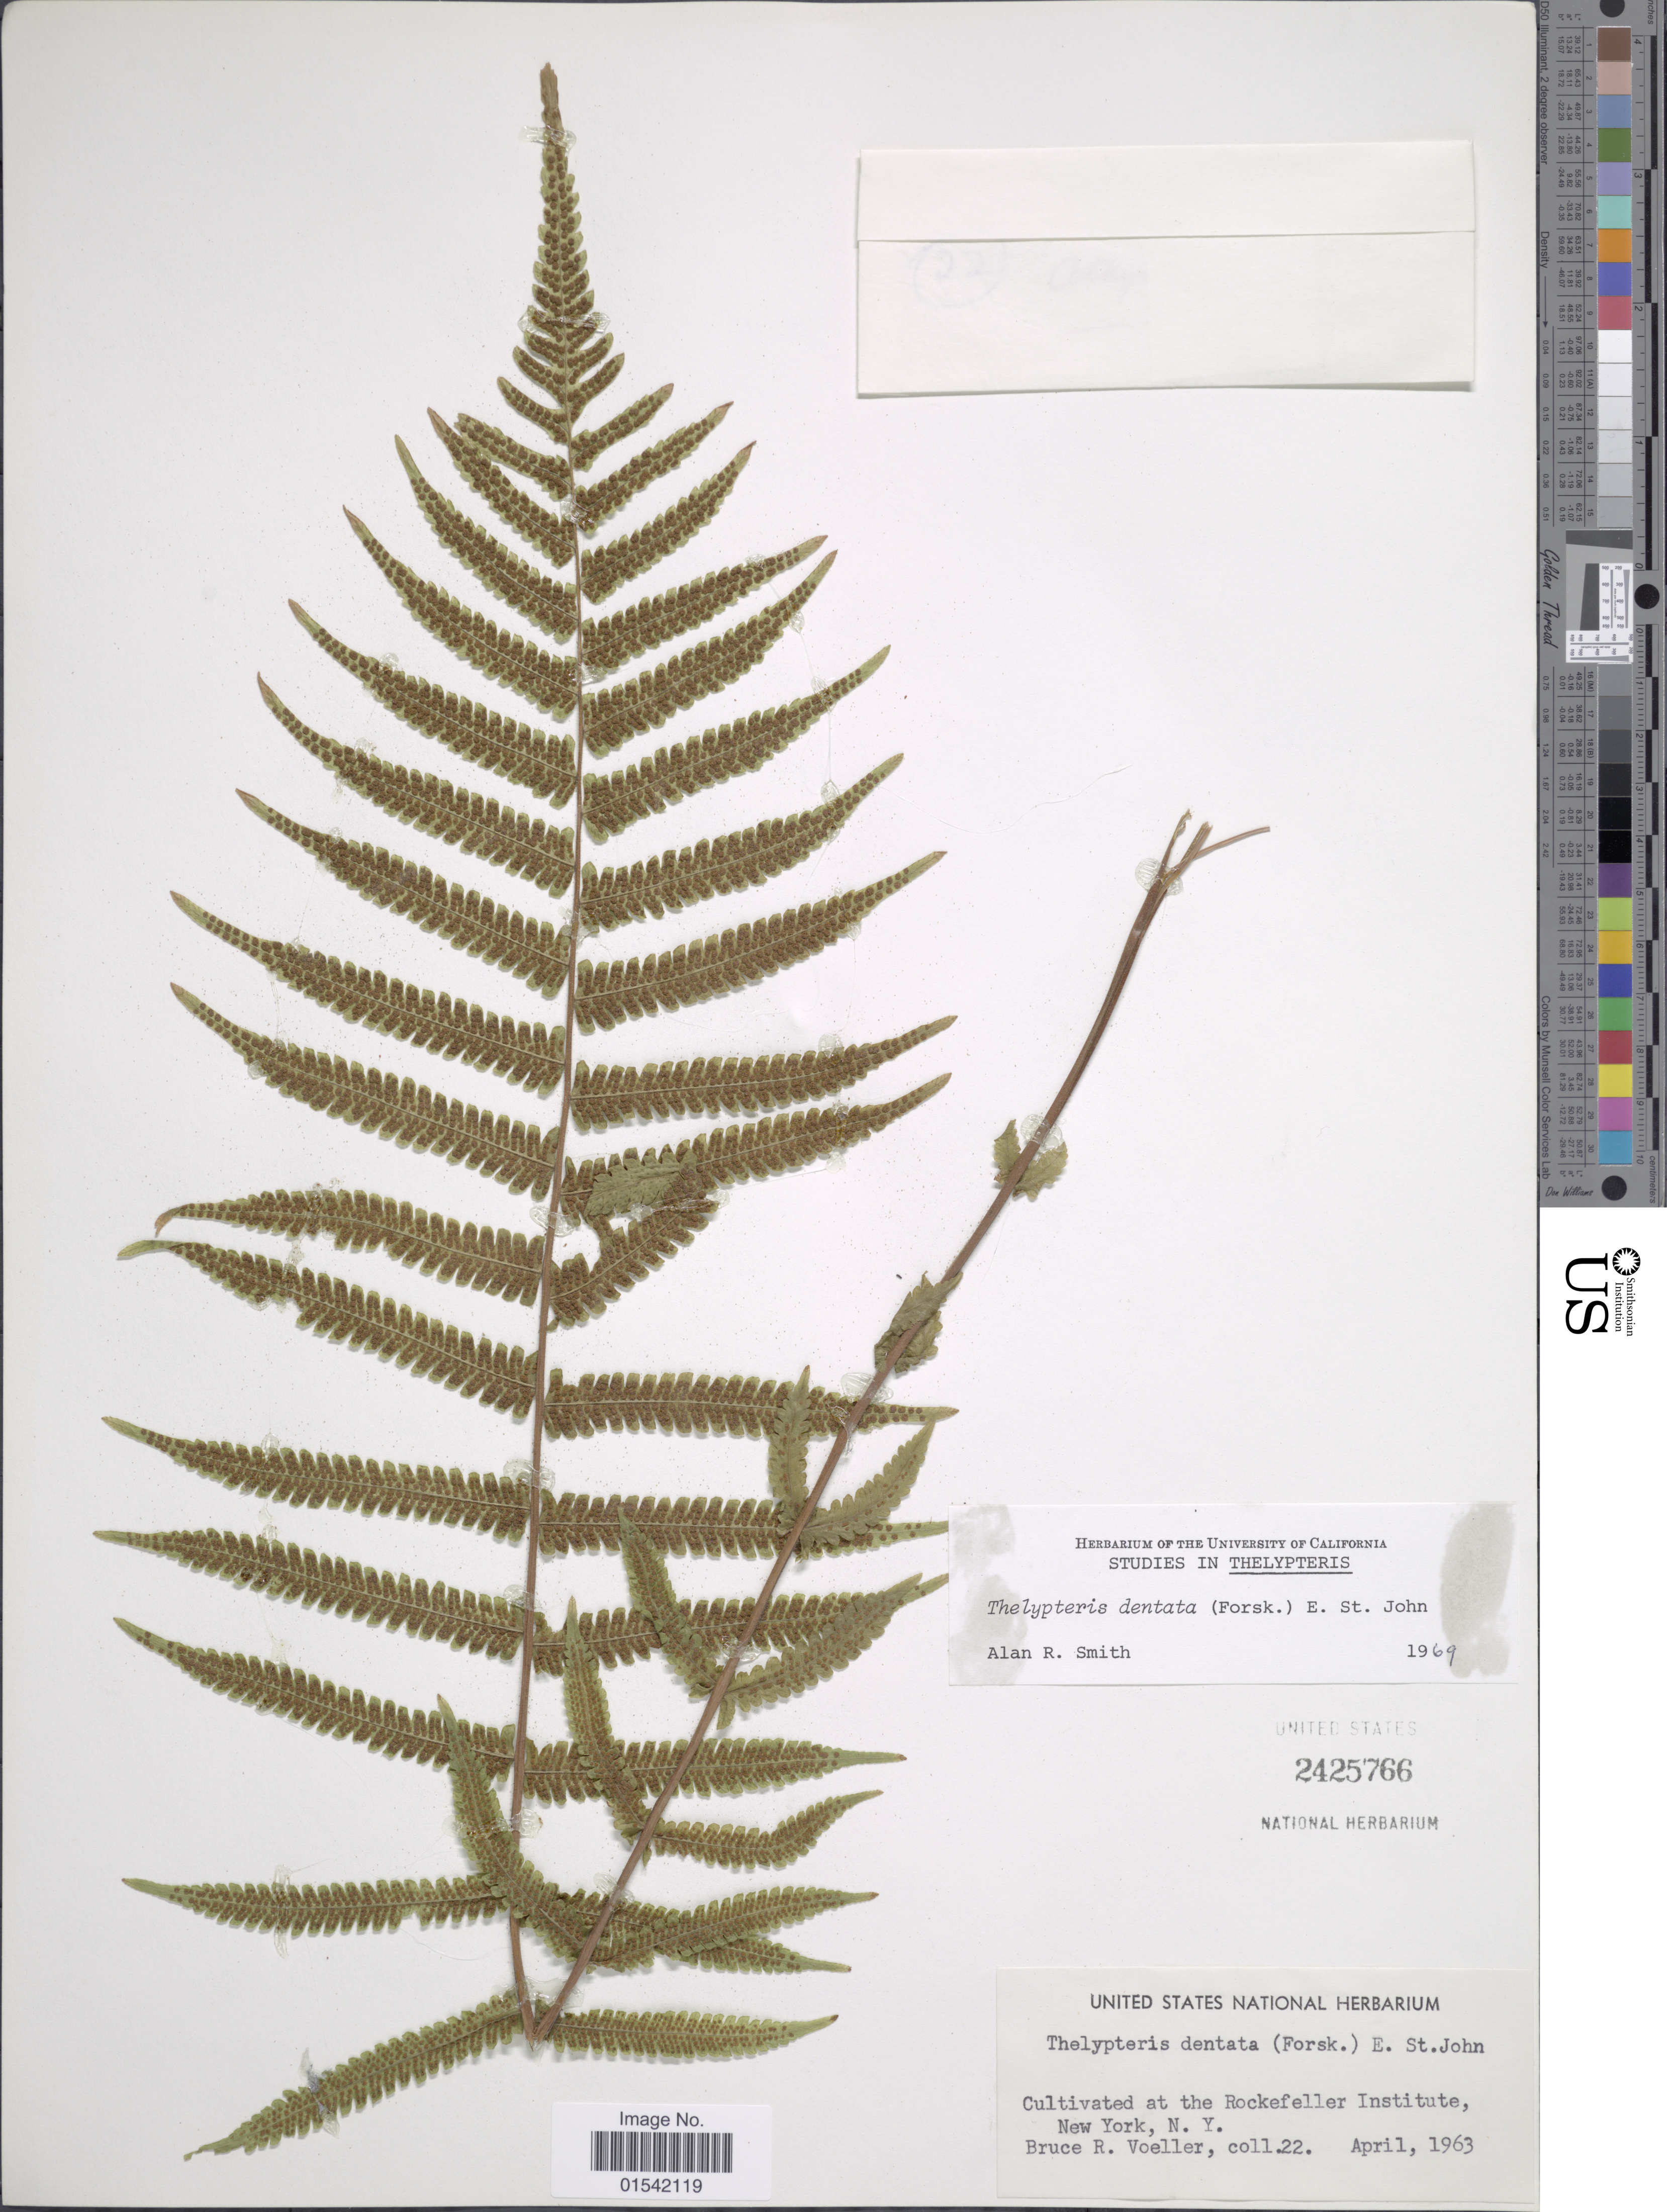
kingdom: Plantae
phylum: Tracheophyta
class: Polypodiopsida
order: Polypodiales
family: Thelypteridaceae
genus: Cyclosorus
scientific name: Cyclosorus dentatus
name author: (Forssk.) Ching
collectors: B. Voeller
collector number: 22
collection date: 1963-04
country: United States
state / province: New York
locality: Cultivated at the Rockefeller Institute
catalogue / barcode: US 2425766